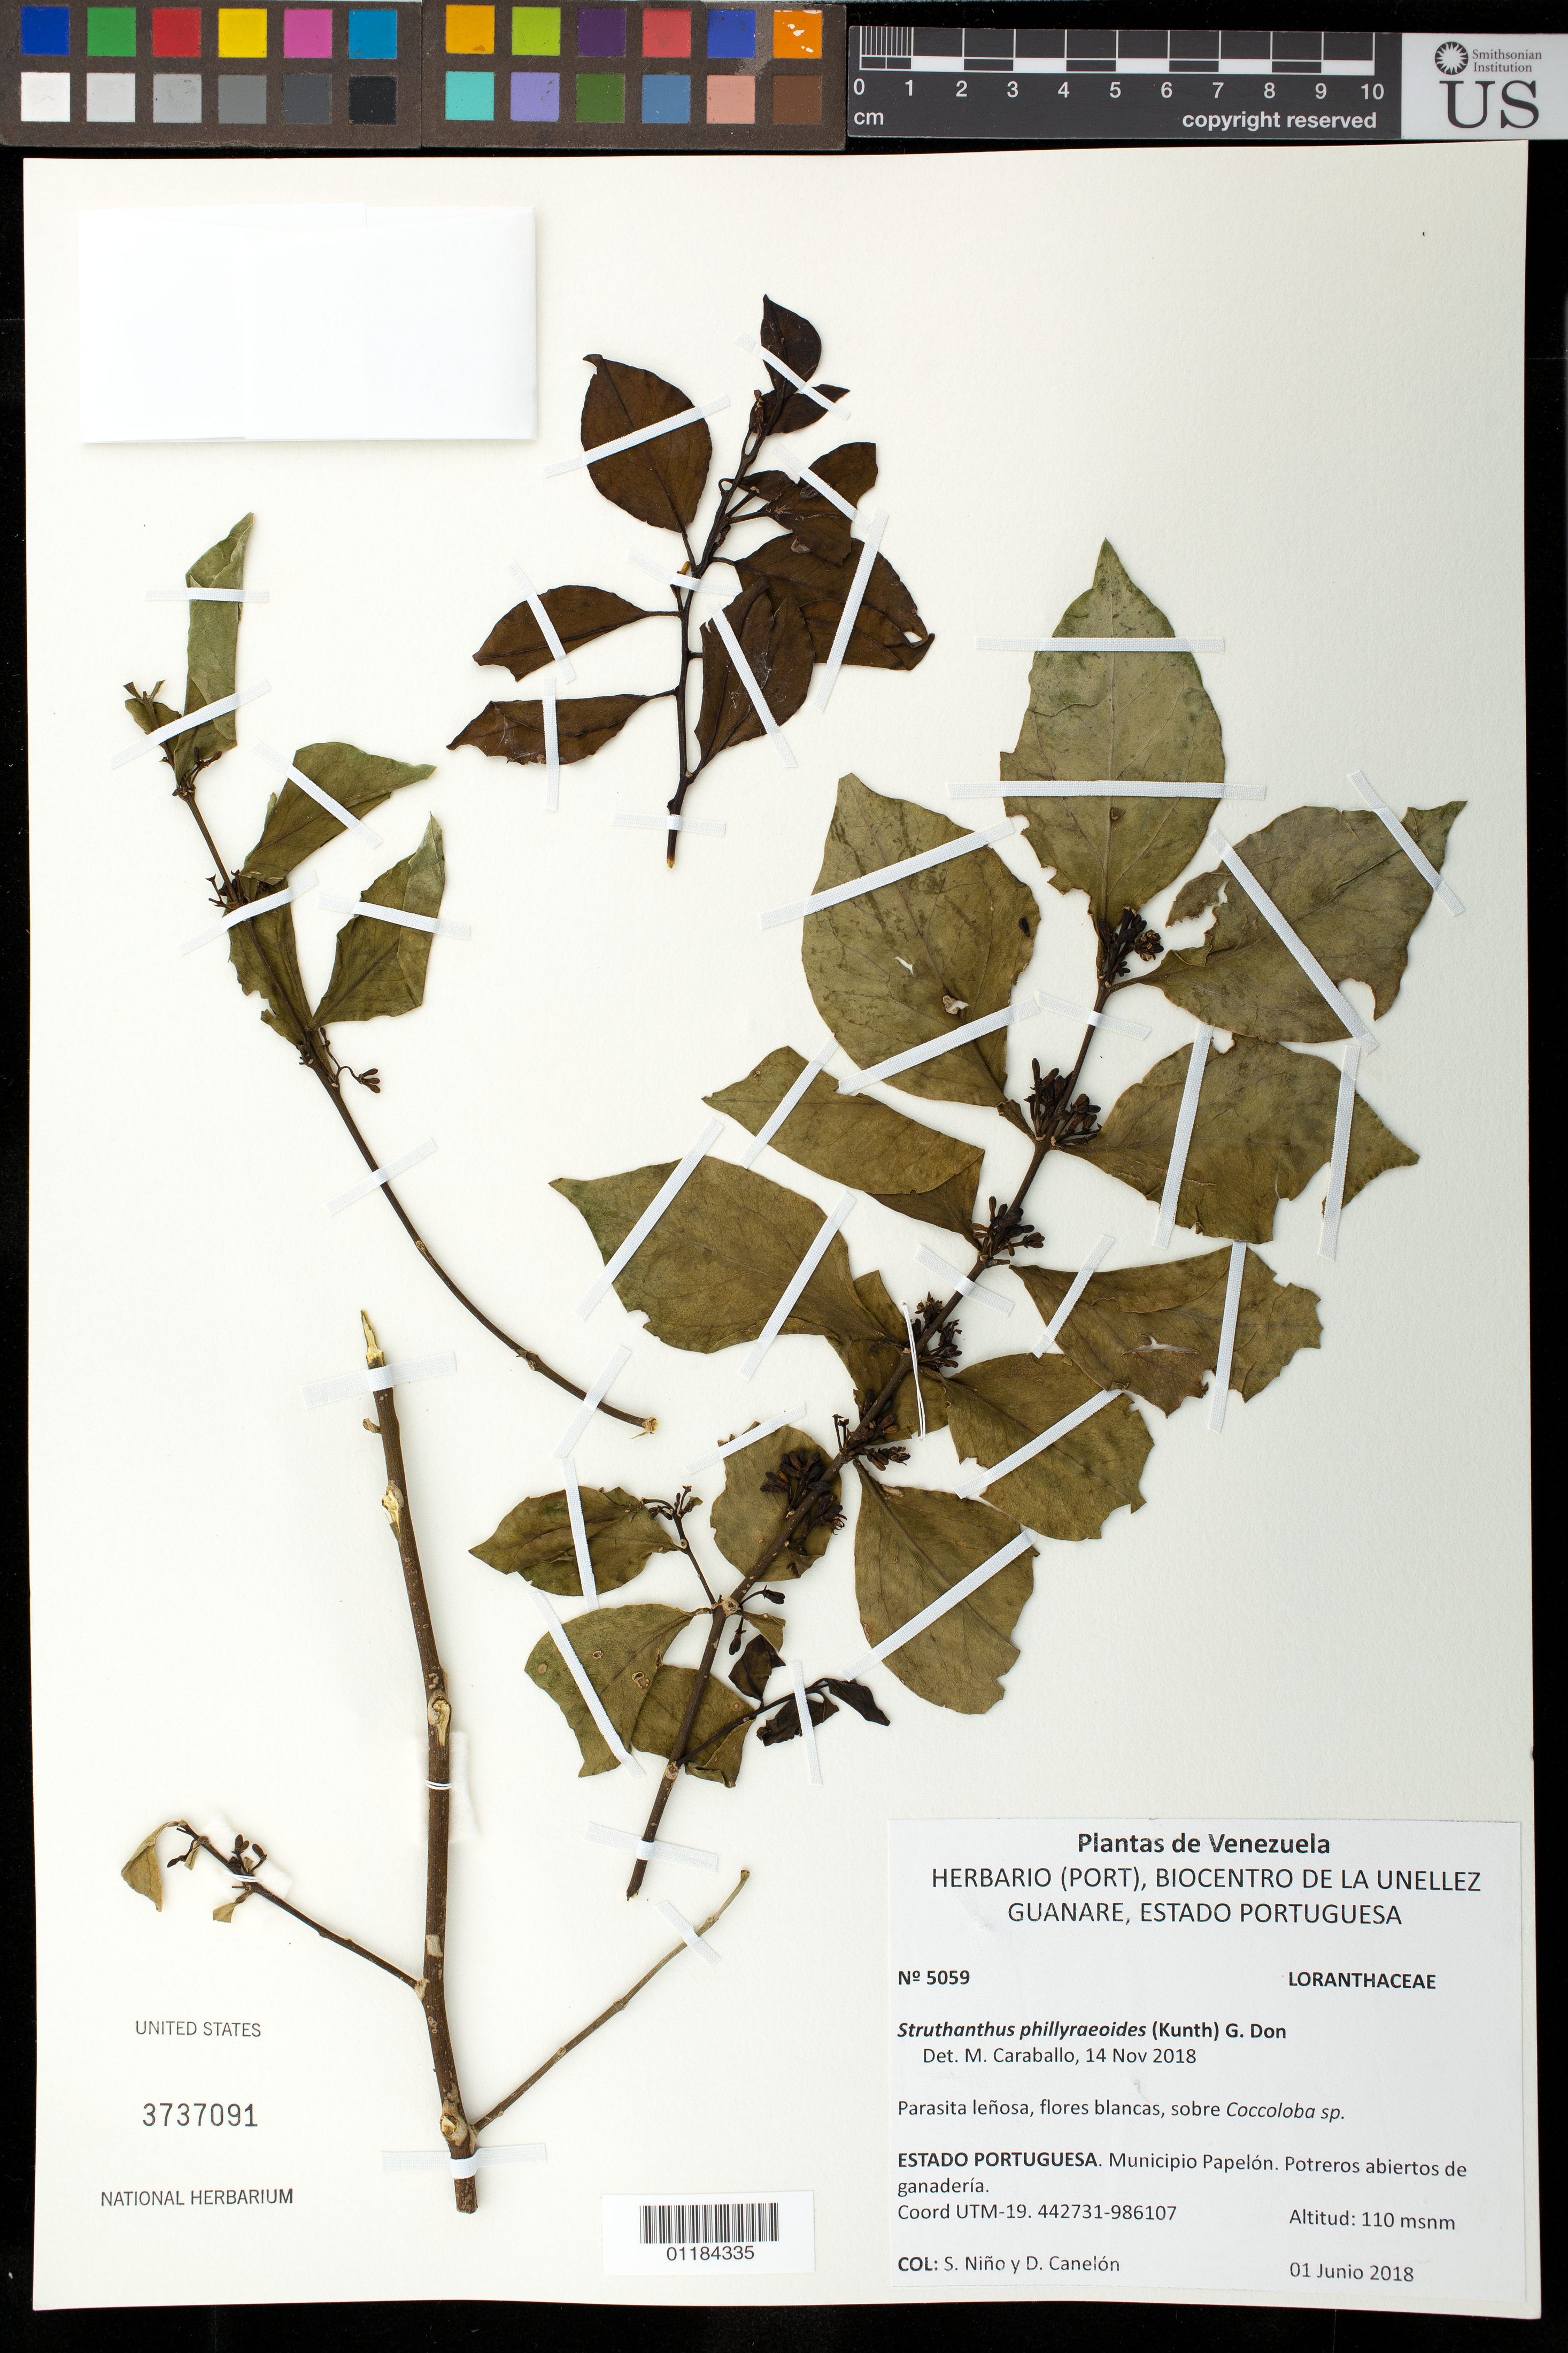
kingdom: Plantae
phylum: Tracheophyta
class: Magnoliopsida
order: Santalales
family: Loranthaceae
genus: Struthanthus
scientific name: Struthanthus phyllyraeoides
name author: (Kunth) Blume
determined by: Caraballo-Ortiz, Marcos A., (MISS), University of Mississippi (UNITED STATES)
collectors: S. M. Niño & D. Canelón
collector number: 5059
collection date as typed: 01 Junio 2018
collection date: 2018-06-01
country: Venezuela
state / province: Portuguesa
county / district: Papelon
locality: Potreros abiertos de ganaderia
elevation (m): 110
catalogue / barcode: US 3737091